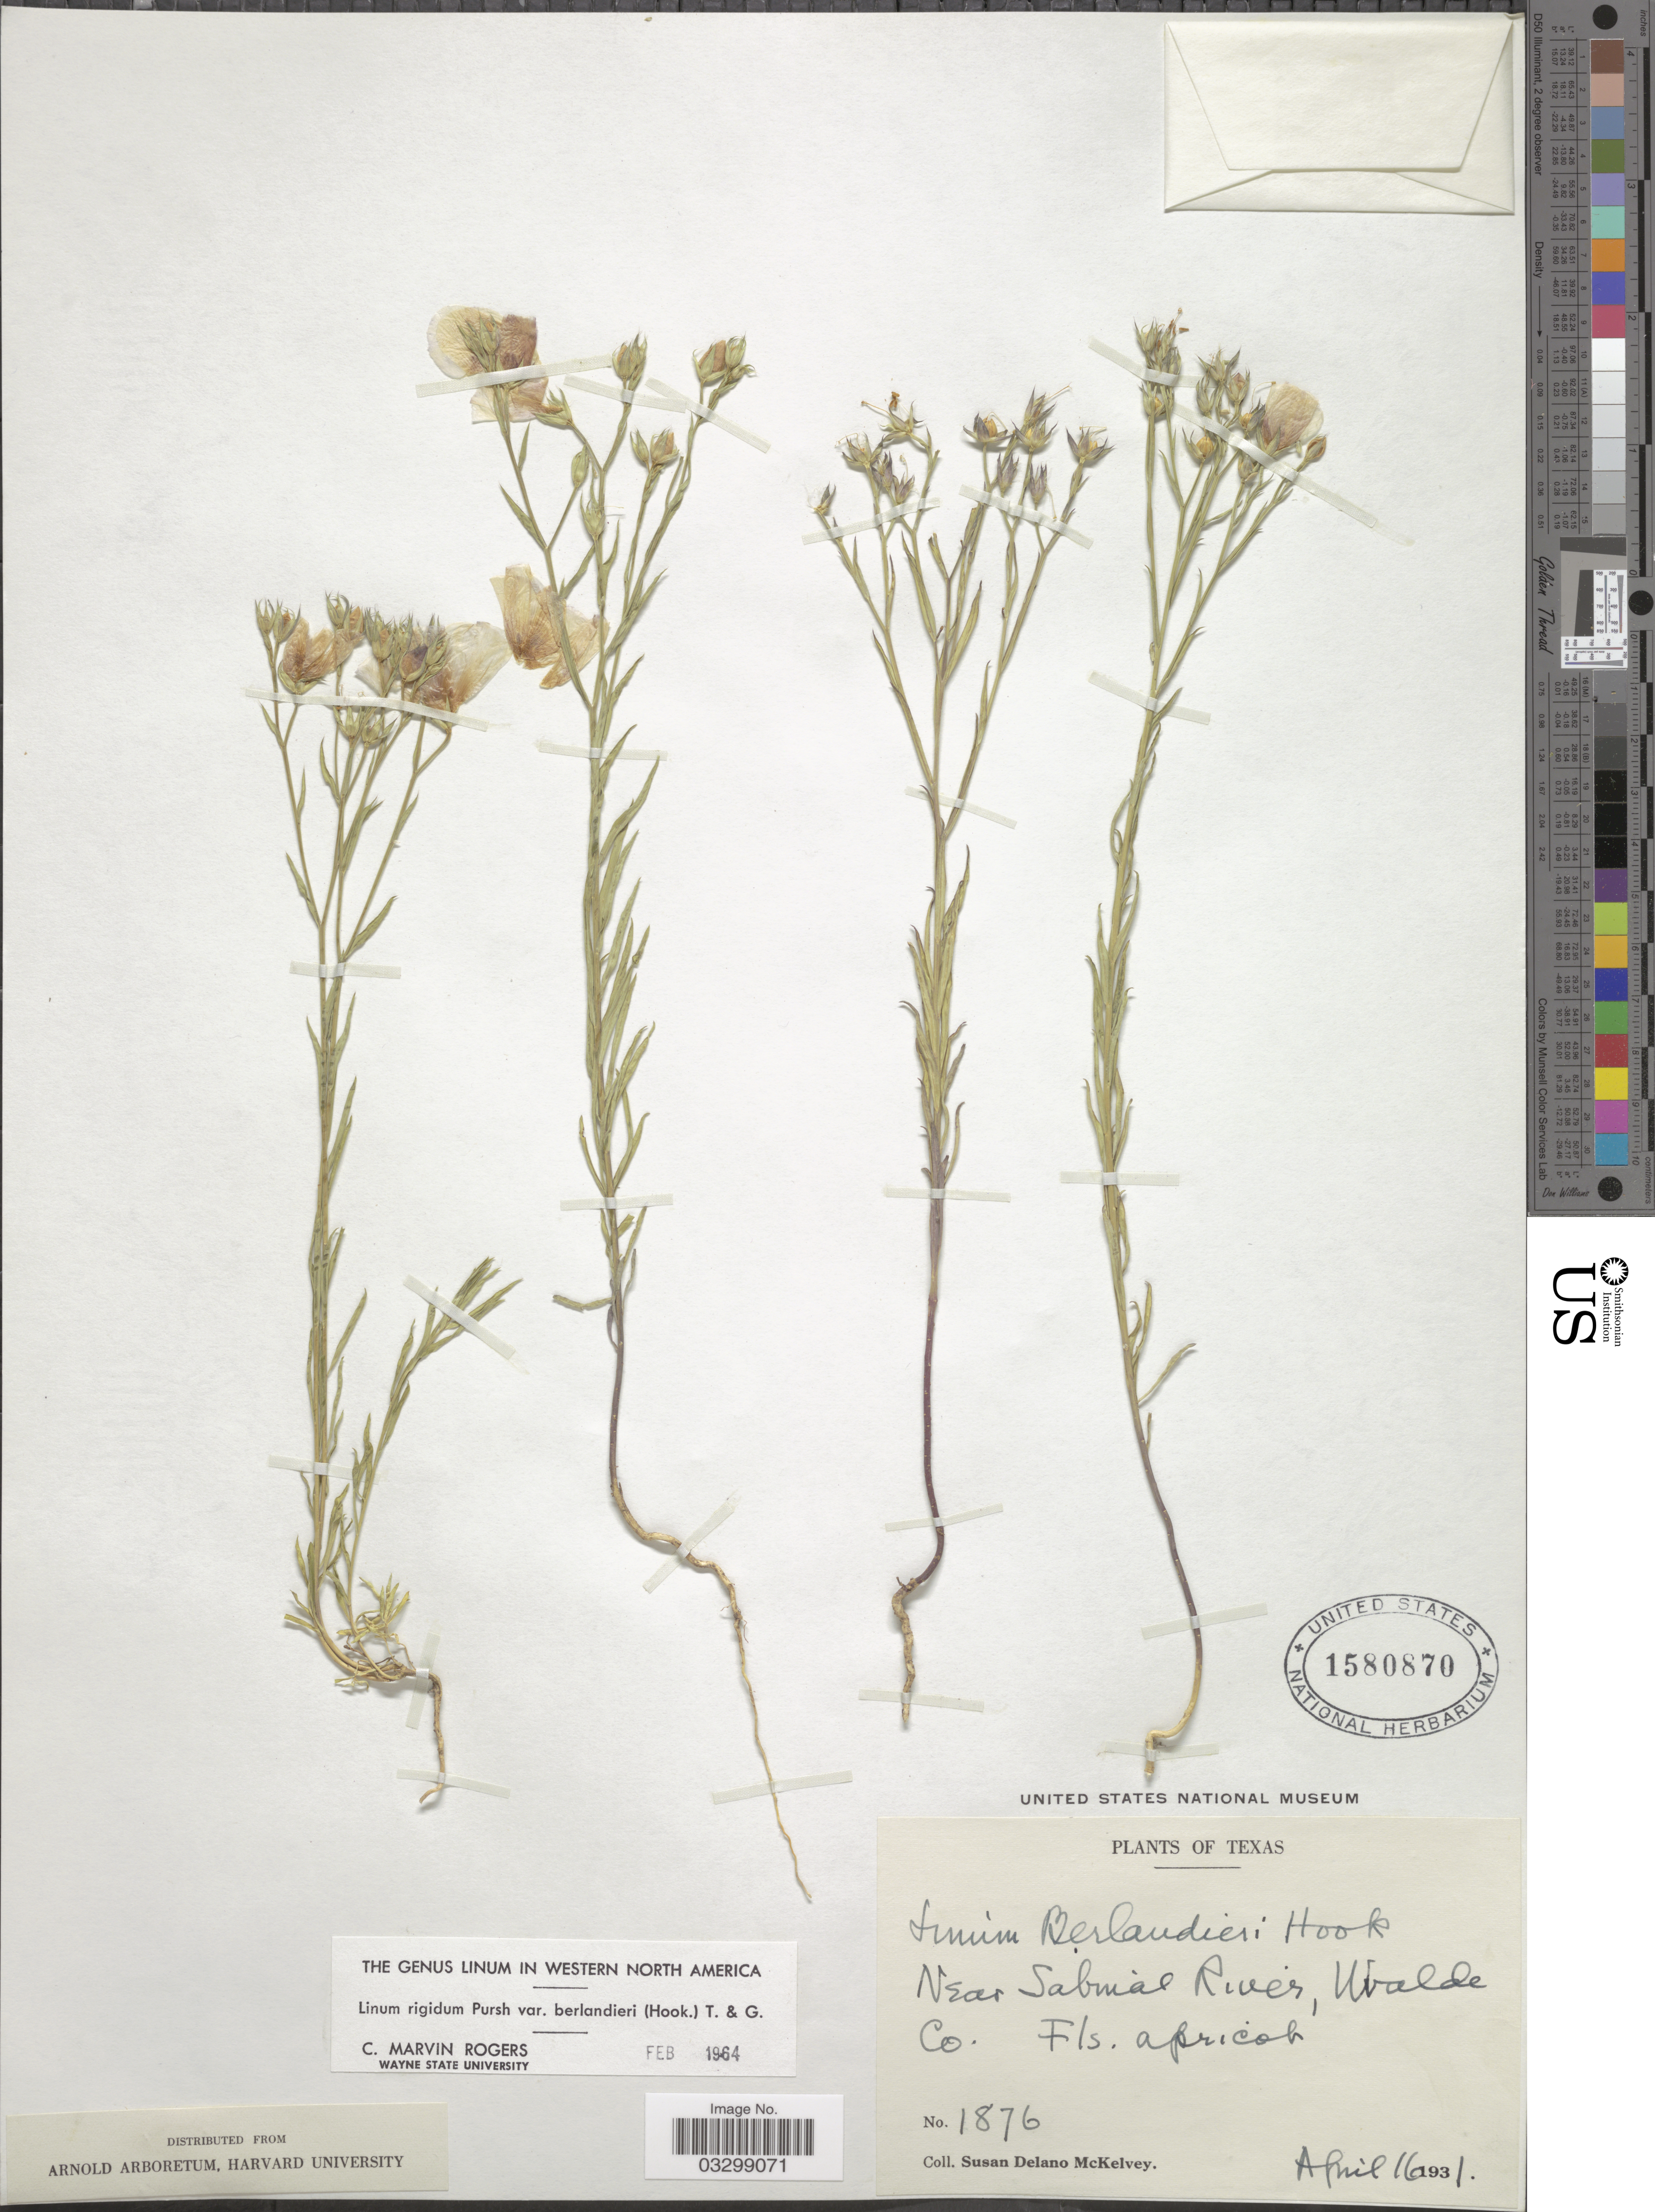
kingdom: Plantae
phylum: Tracheophyta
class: Magnoliopsida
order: Malpighiales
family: Linaceae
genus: Linum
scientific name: Linum rigidum var. berlandieri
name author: Pursh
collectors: S. A. McKelvey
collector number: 1876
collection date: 1931-04-16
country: United States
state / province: Texas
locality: Near Sabinal River, Uvalde Co.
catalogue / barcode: US 1580870